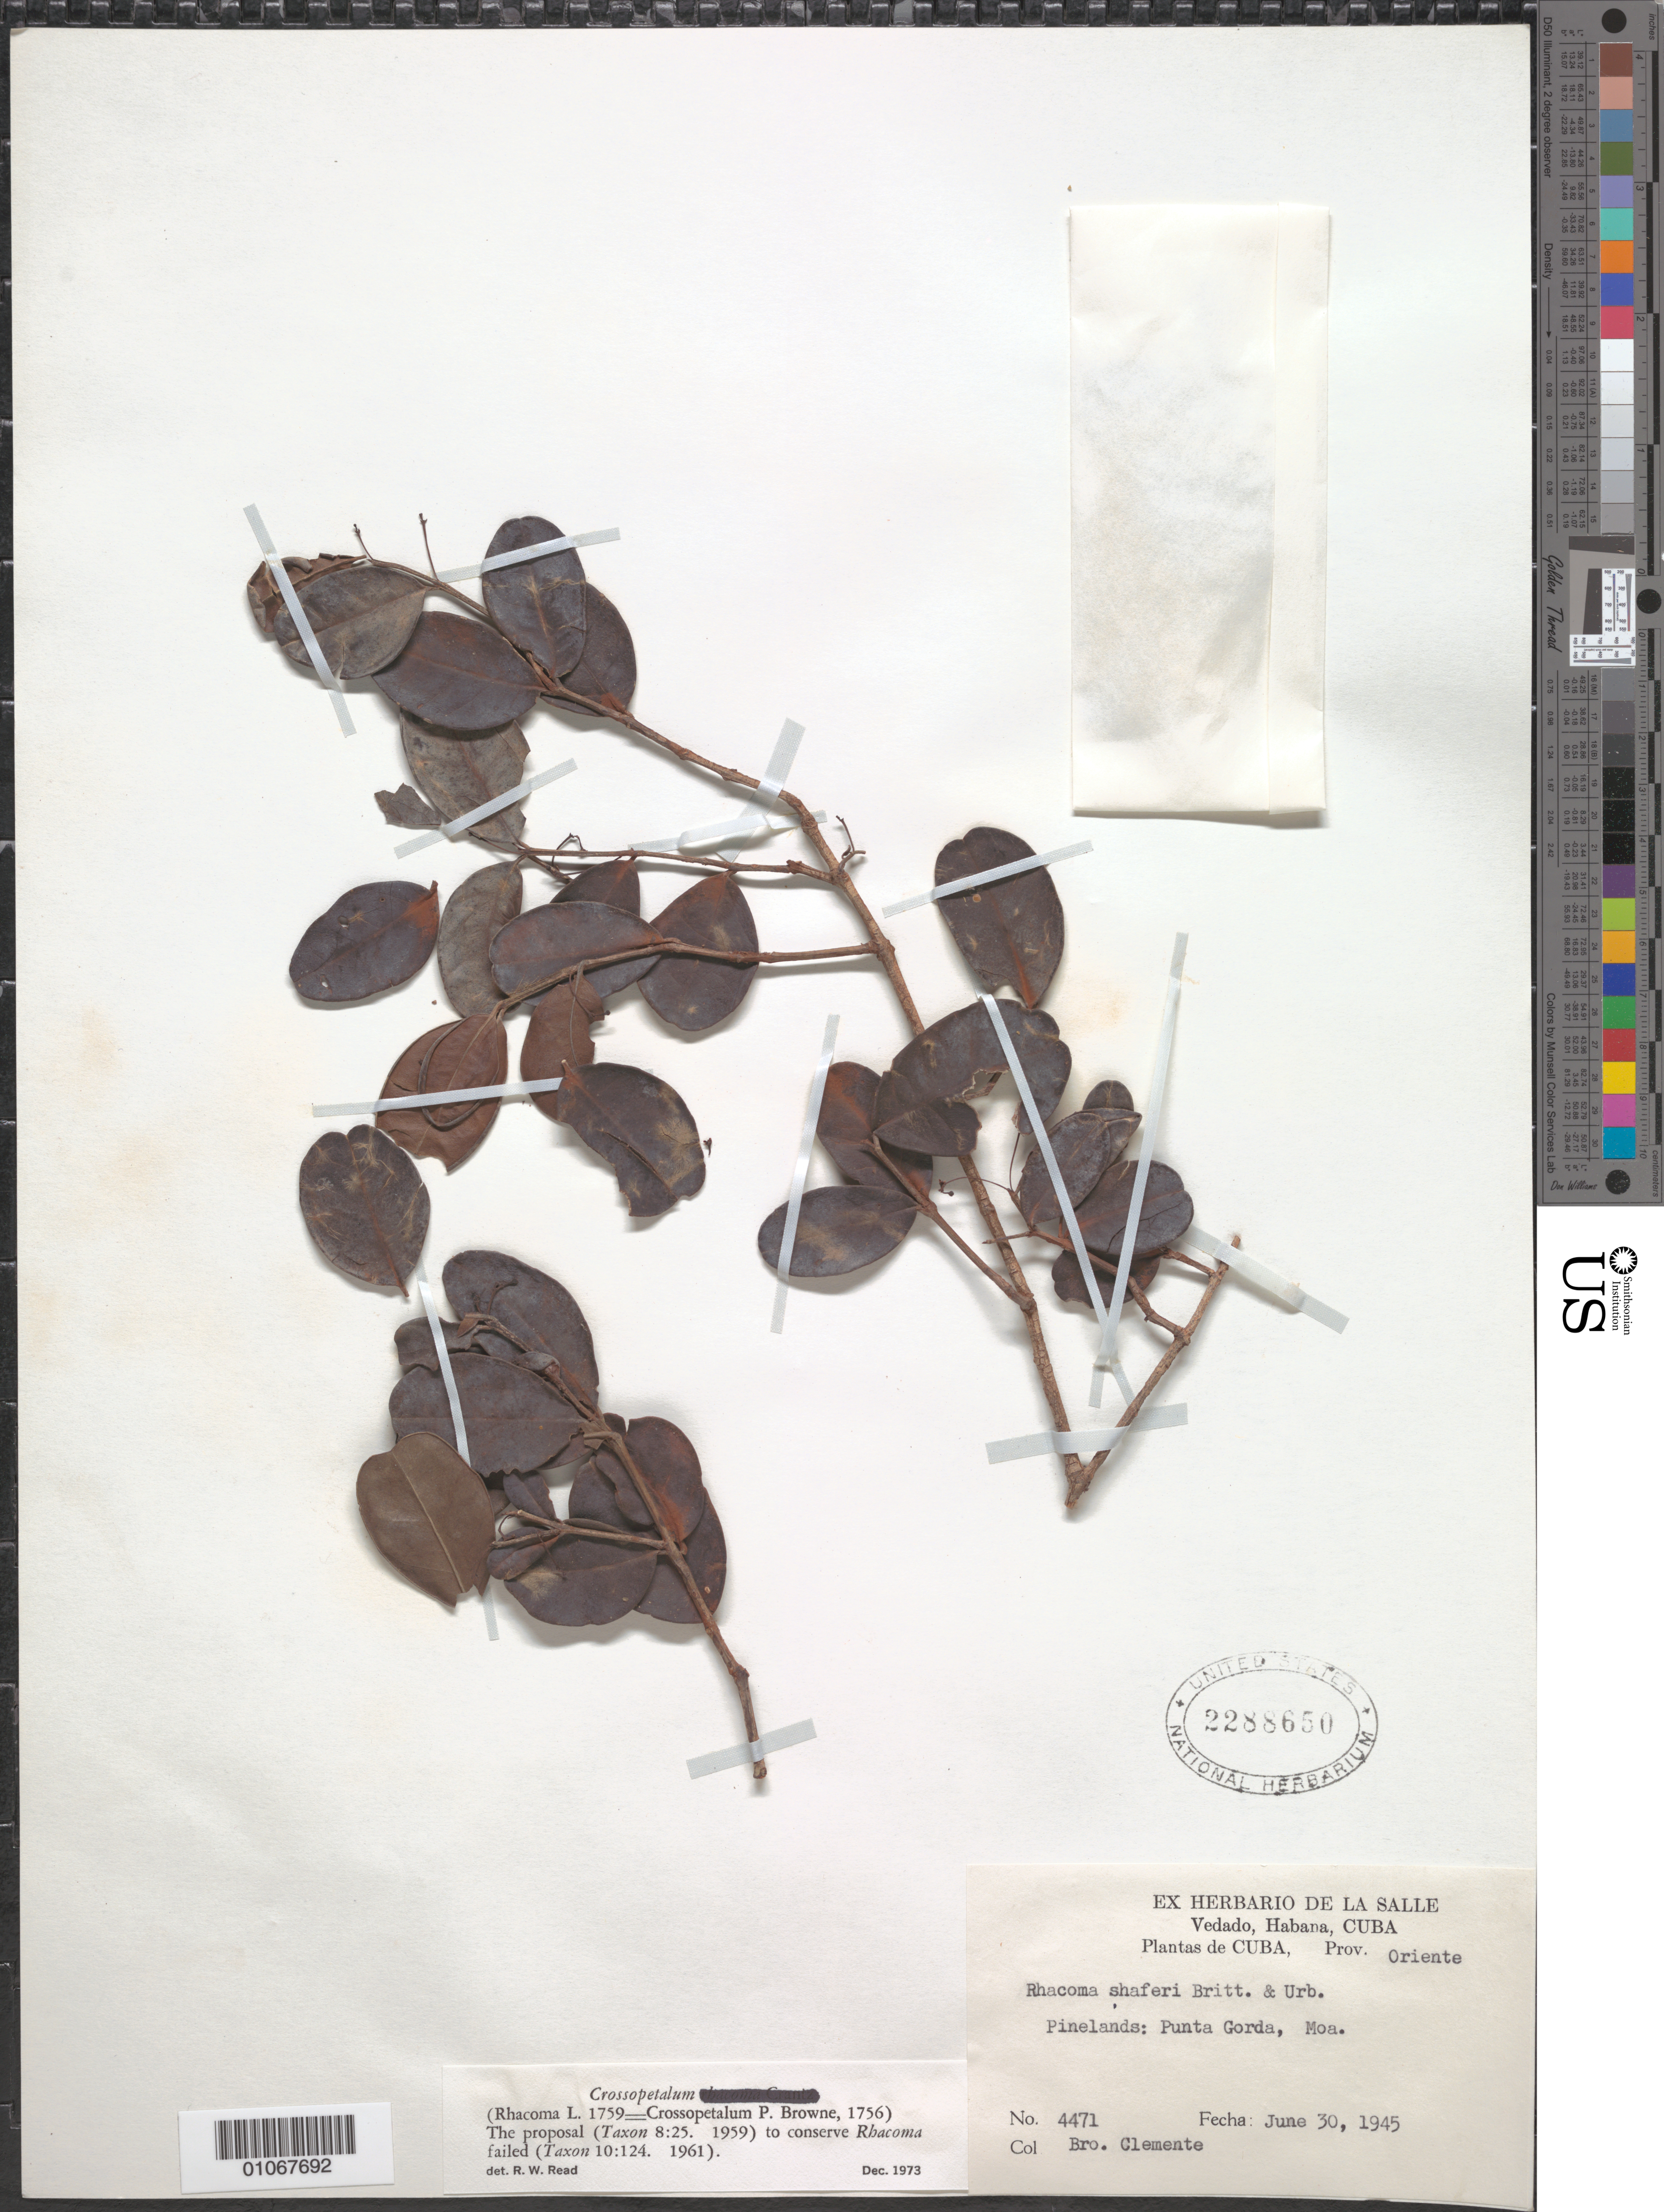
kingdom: Plantae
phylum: Tracheophyta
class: Magnoliopsida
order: Celastrales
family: Celastraceae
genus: Crossopetalum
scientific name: Crossopetalum shaferi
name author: (Britton & Urb.) Alain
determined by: Strong, Mark T., (BOT), Smithsonian Institution - National Museum of Natural History (UNITED STATES)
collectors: Bro. Clemente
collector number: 4471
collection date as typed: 30 Jun 1945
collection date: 1945-06-30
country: Cuba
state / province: Holguín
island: Cuba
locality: Pinelands: Punta Gorda, Moa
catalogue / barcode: US 2288650